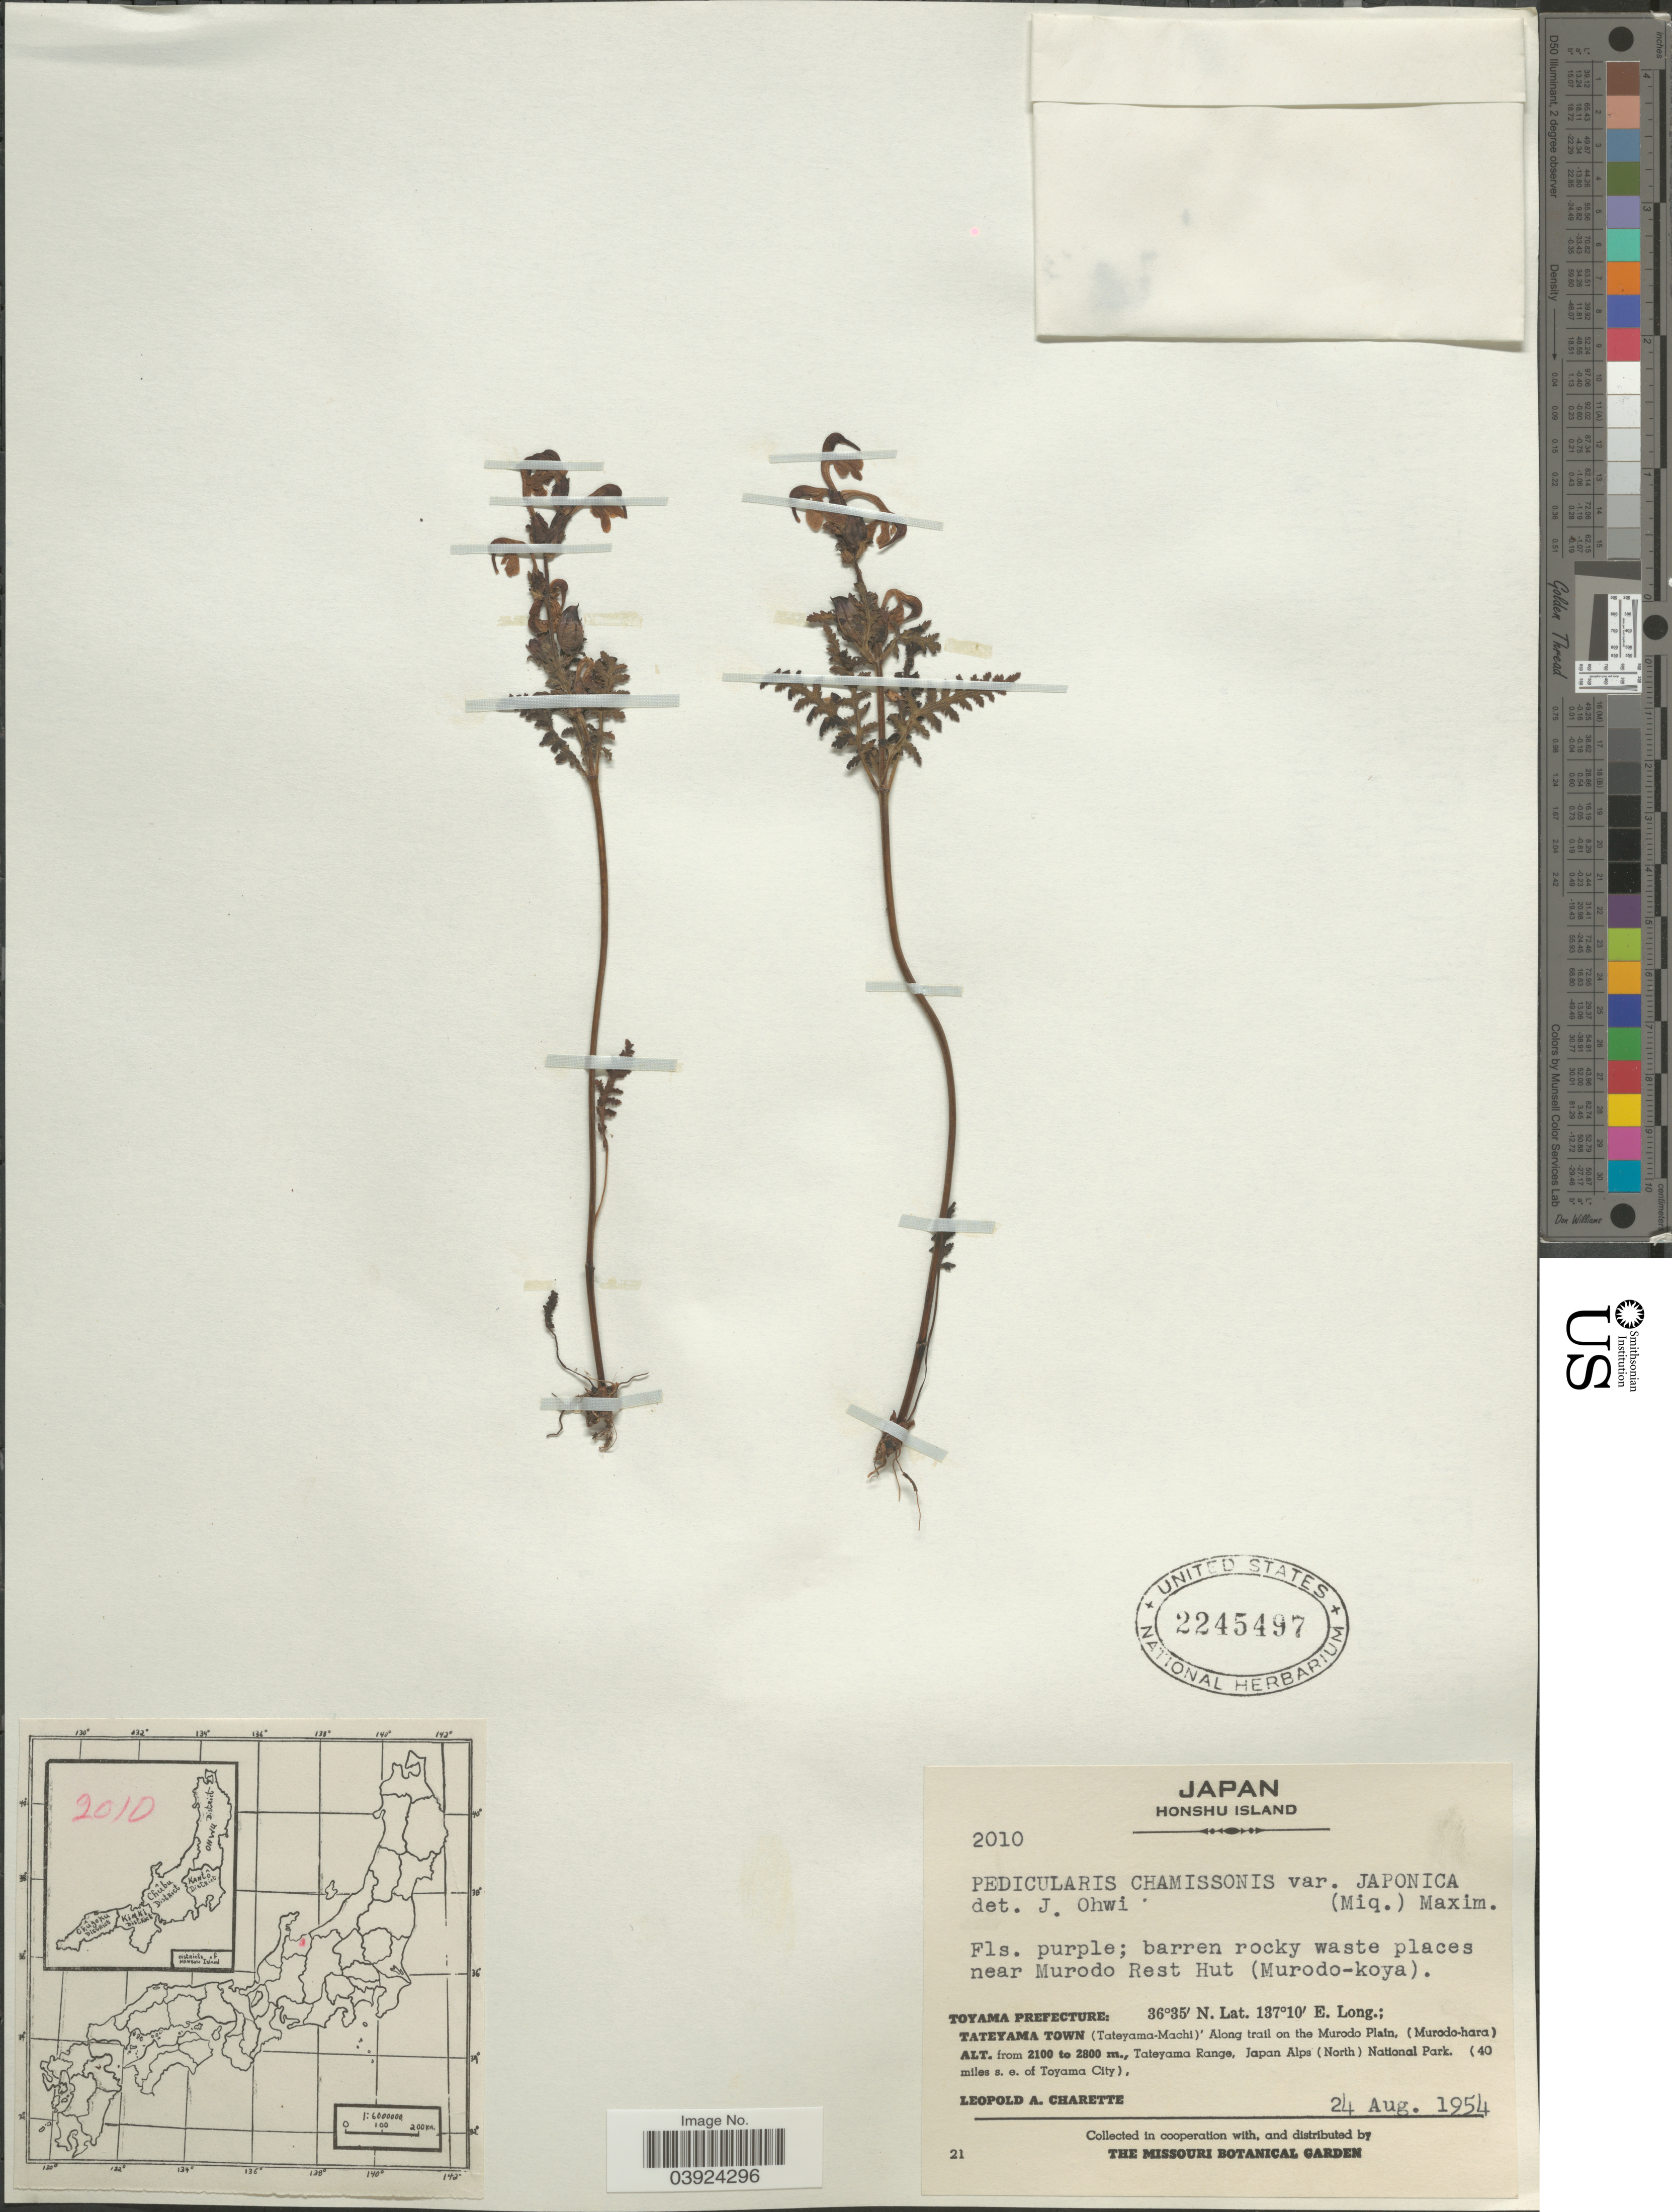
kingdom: Plantae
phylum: Tracheophyta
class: Magnoliopsida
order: Lamiales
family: Orobanchaceae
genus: Pedicularis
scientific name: Pedicularis chamissonis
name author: Steven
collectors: L. A. Charette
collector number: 2010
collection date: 1954-08-24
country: Japan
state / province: Toyama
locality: Honshu Island. Near Murodo Rest Hut (Murodo-koya). Toyama Prefecture: Tateyama Town (Tateyama-Machi) Along trail on the Murodo Plain, (Murodo-hara). Tateyama Range, Japan Alps (North) National Park. (40 miles s.e. of Toyama City).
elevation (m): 2100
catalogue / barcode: US 2245497